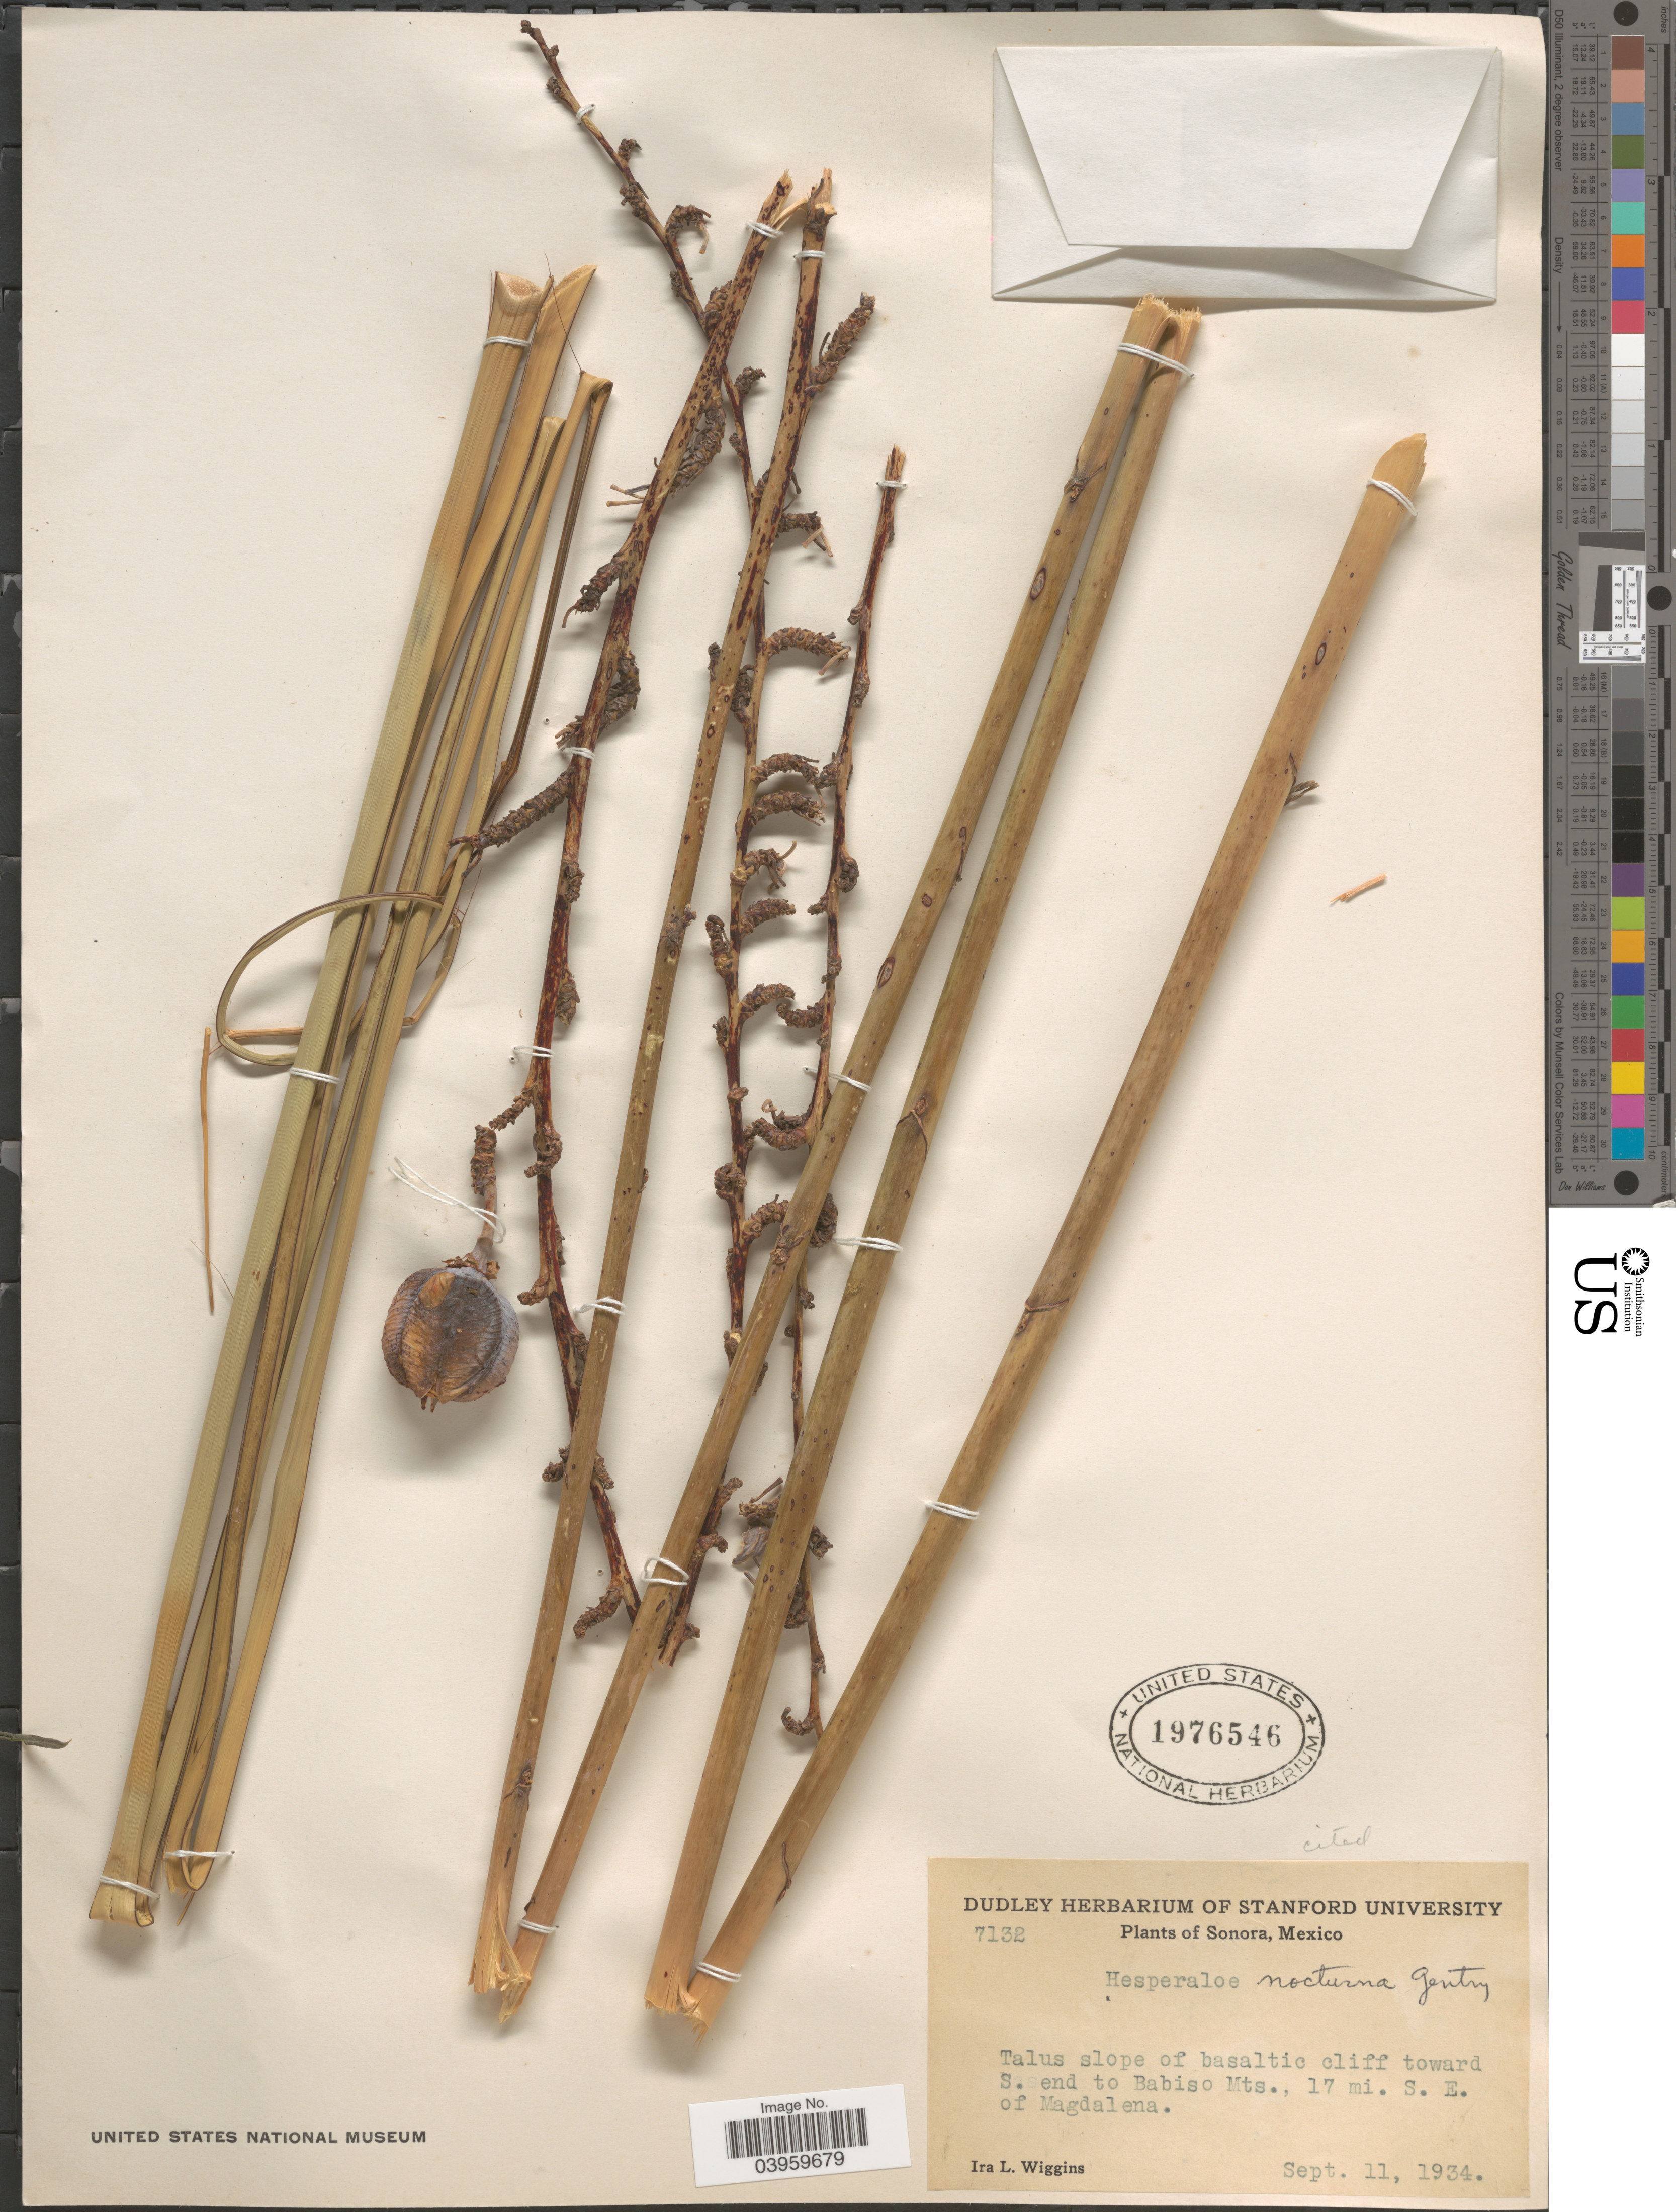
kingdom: Plantae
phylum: Tracheophyta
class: Liliopsida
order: Asparagales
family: Asparagaceae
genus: Hesperaloe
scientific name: Hesperaloe nocturna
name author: Gentry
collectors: I. L. Wiggins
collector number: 7132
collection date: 1934-09-11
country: Mexico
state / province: Sonora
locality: Talus slope of basaltic cliff toward S. end to Babiso Mts., 17 mi. S. E. of Magdalena.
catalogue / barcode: US 1976546